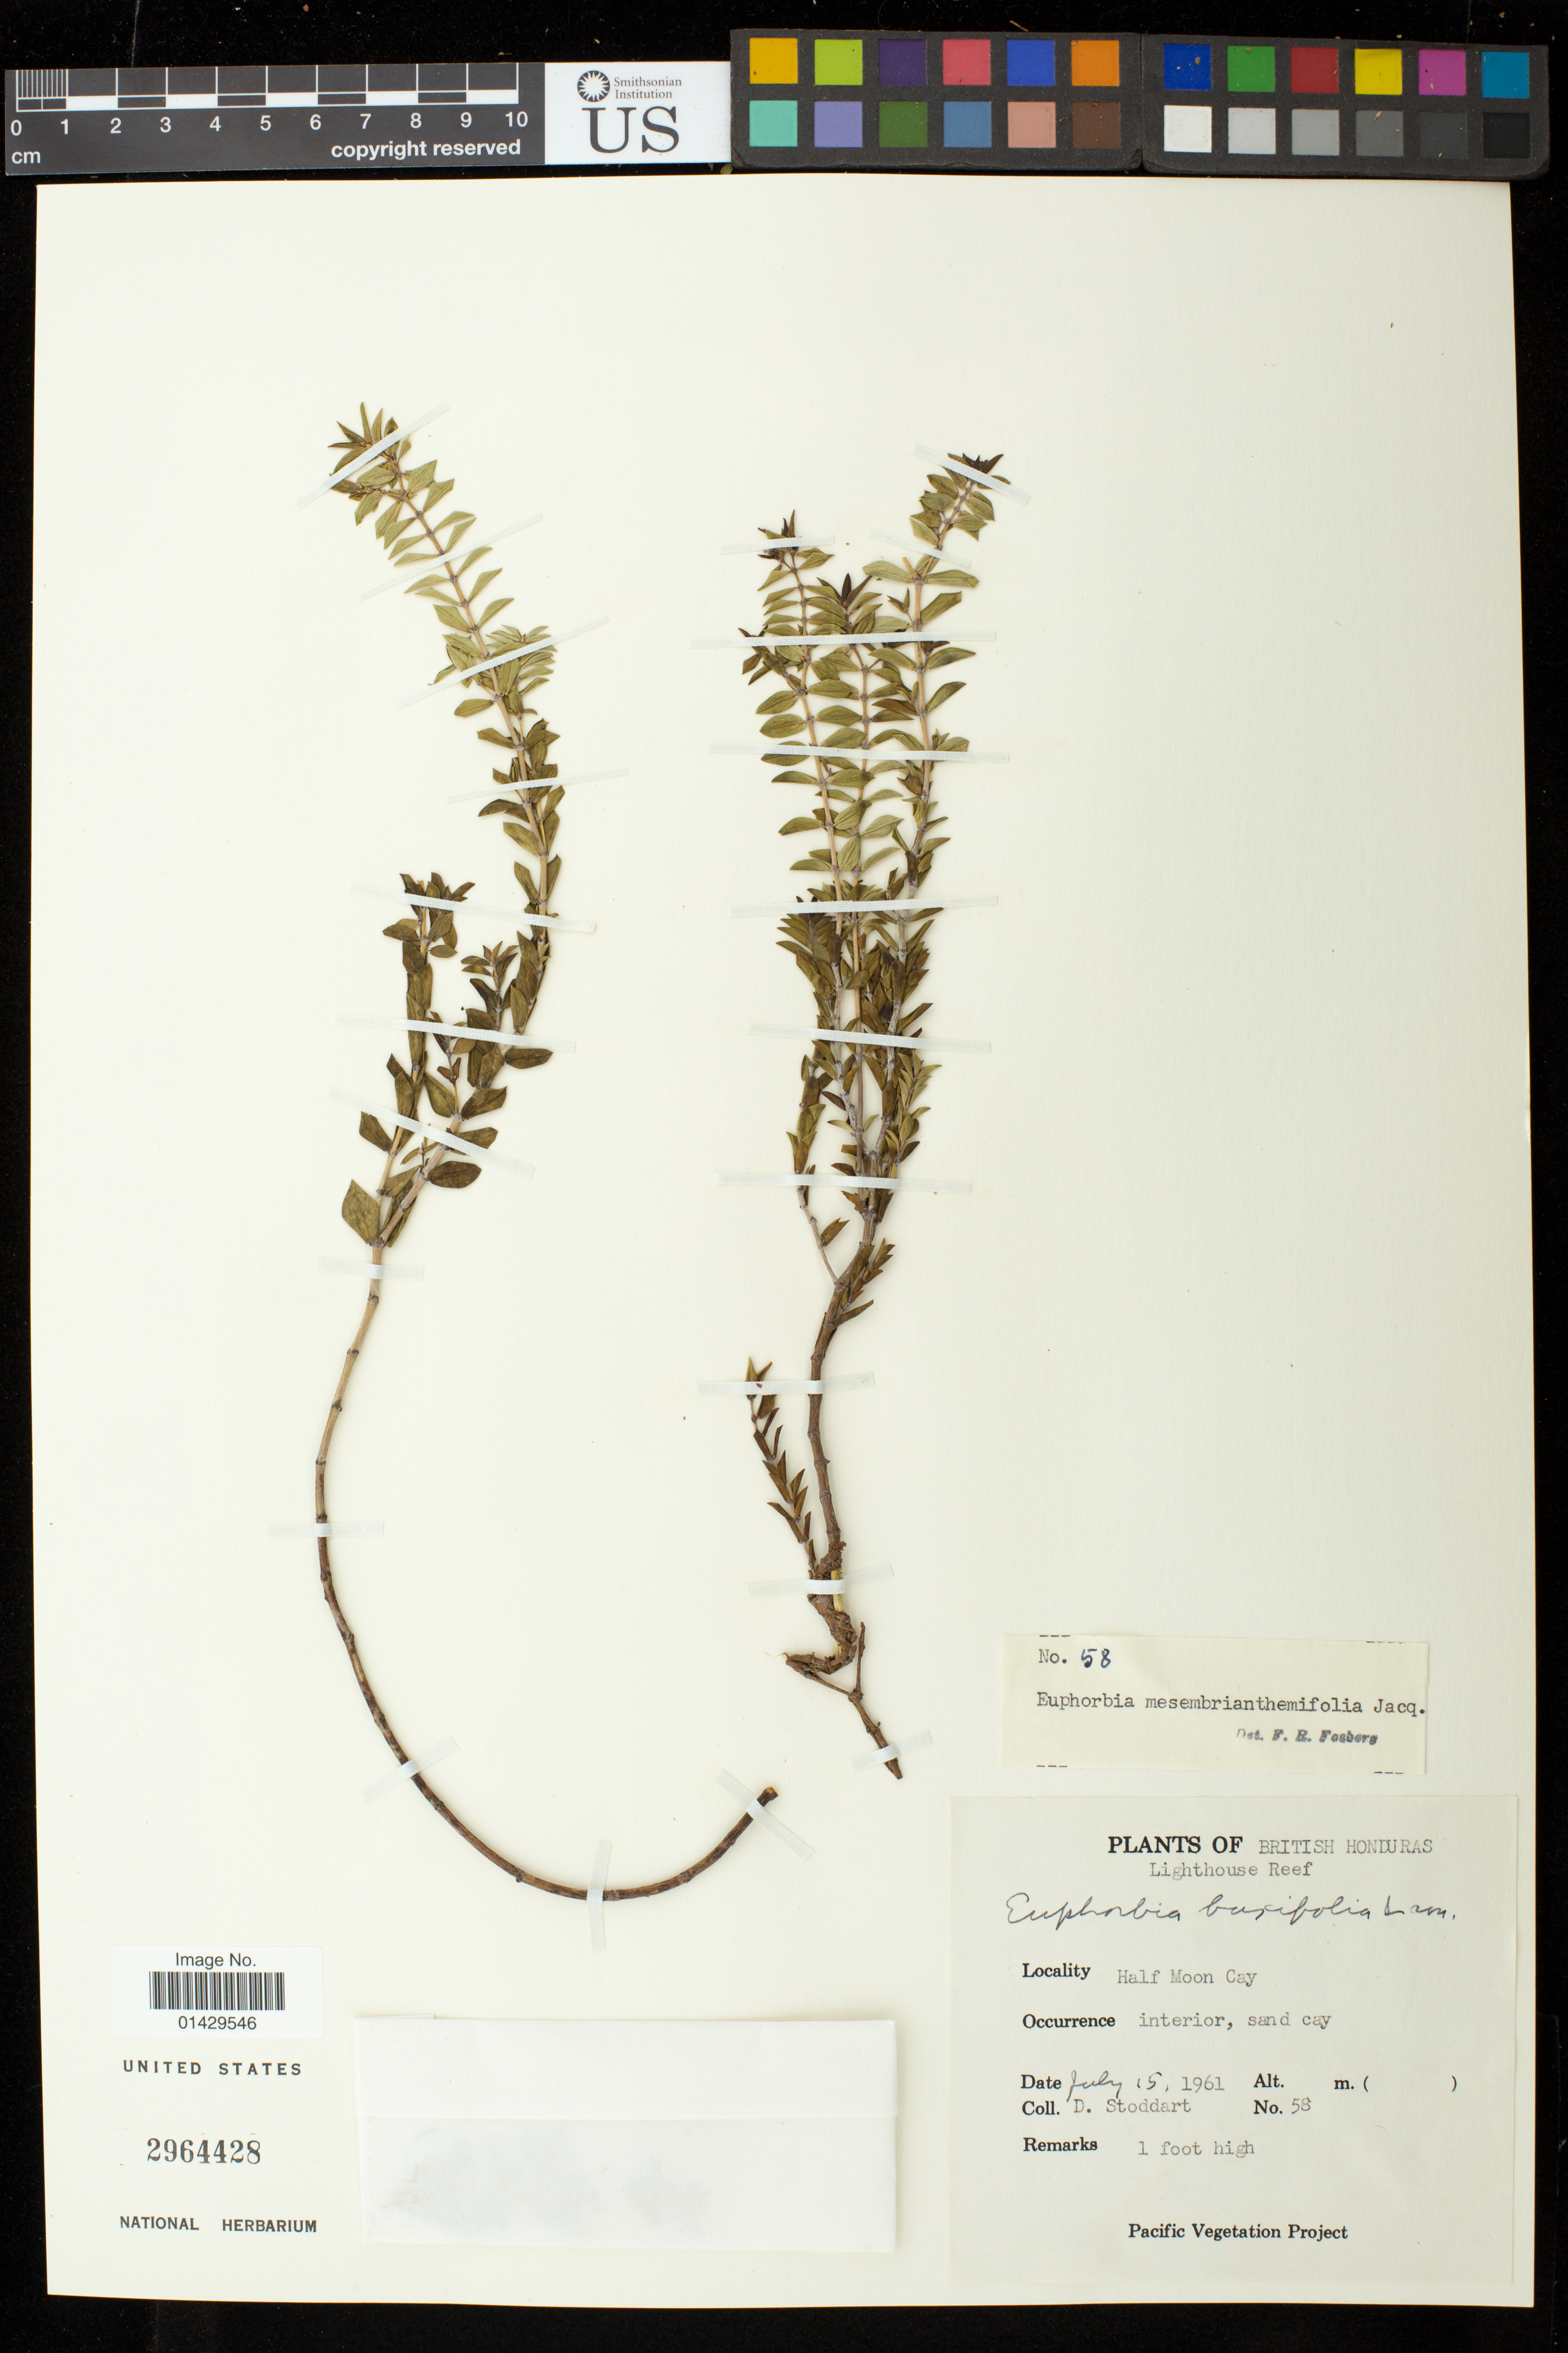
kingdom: Plantae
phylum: Tracheophyta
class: Magnoliopsida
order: Malpighiales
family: Euphorbiaceae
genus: Euphorbia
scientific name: Euphorbia mesembryanthemifolia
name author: Jacq.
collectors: D. Stoddart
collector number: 58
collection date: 1961-07-15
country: Belize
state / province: Belize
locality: Lighthouse Reef, Half Moon Cay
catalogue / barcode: US 2964428